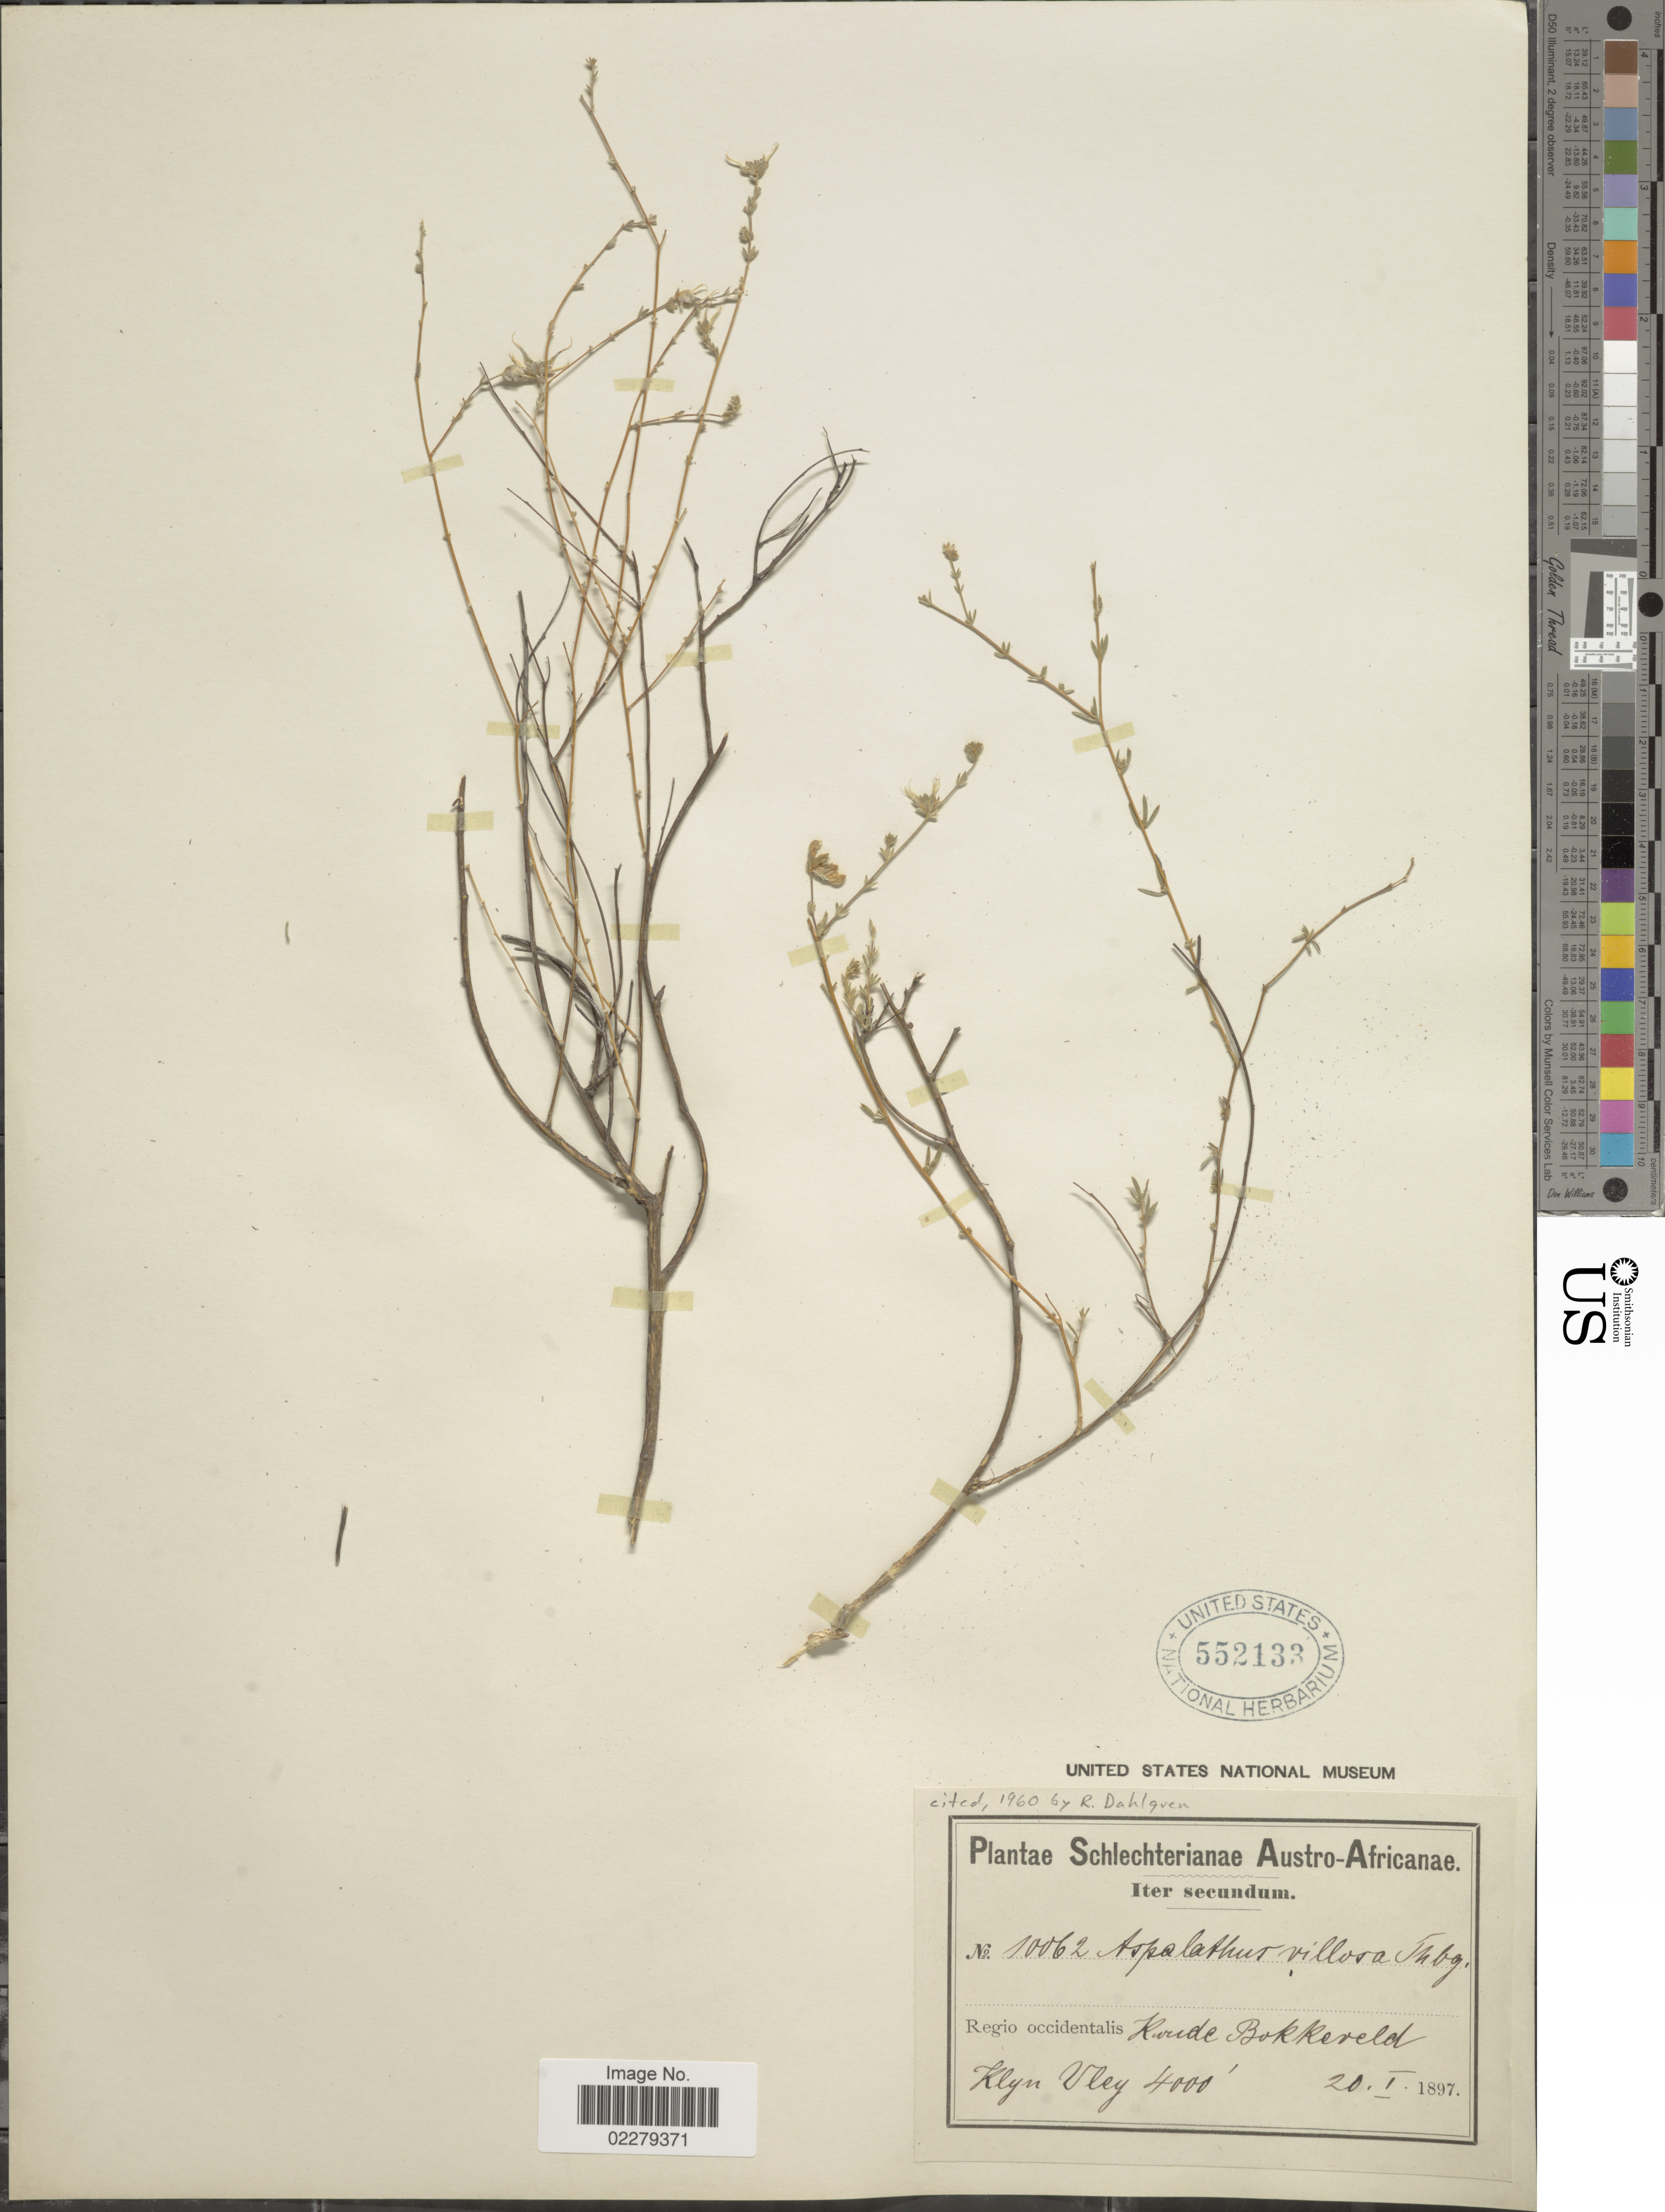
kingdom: Plantae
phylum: Tracheophyta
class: Magnoliopsida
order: Fabales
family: Fabaceae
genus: Aspalathus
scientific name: Aspalathus villosa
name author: Thunb.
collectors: Schlechter, --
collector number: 10062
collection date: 1897-01-20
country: South Africa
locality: Austro-Africanae. Regio occidentalis, koude Bokkeveld. Klyn Vley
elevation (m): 1219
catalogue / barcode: US 552133